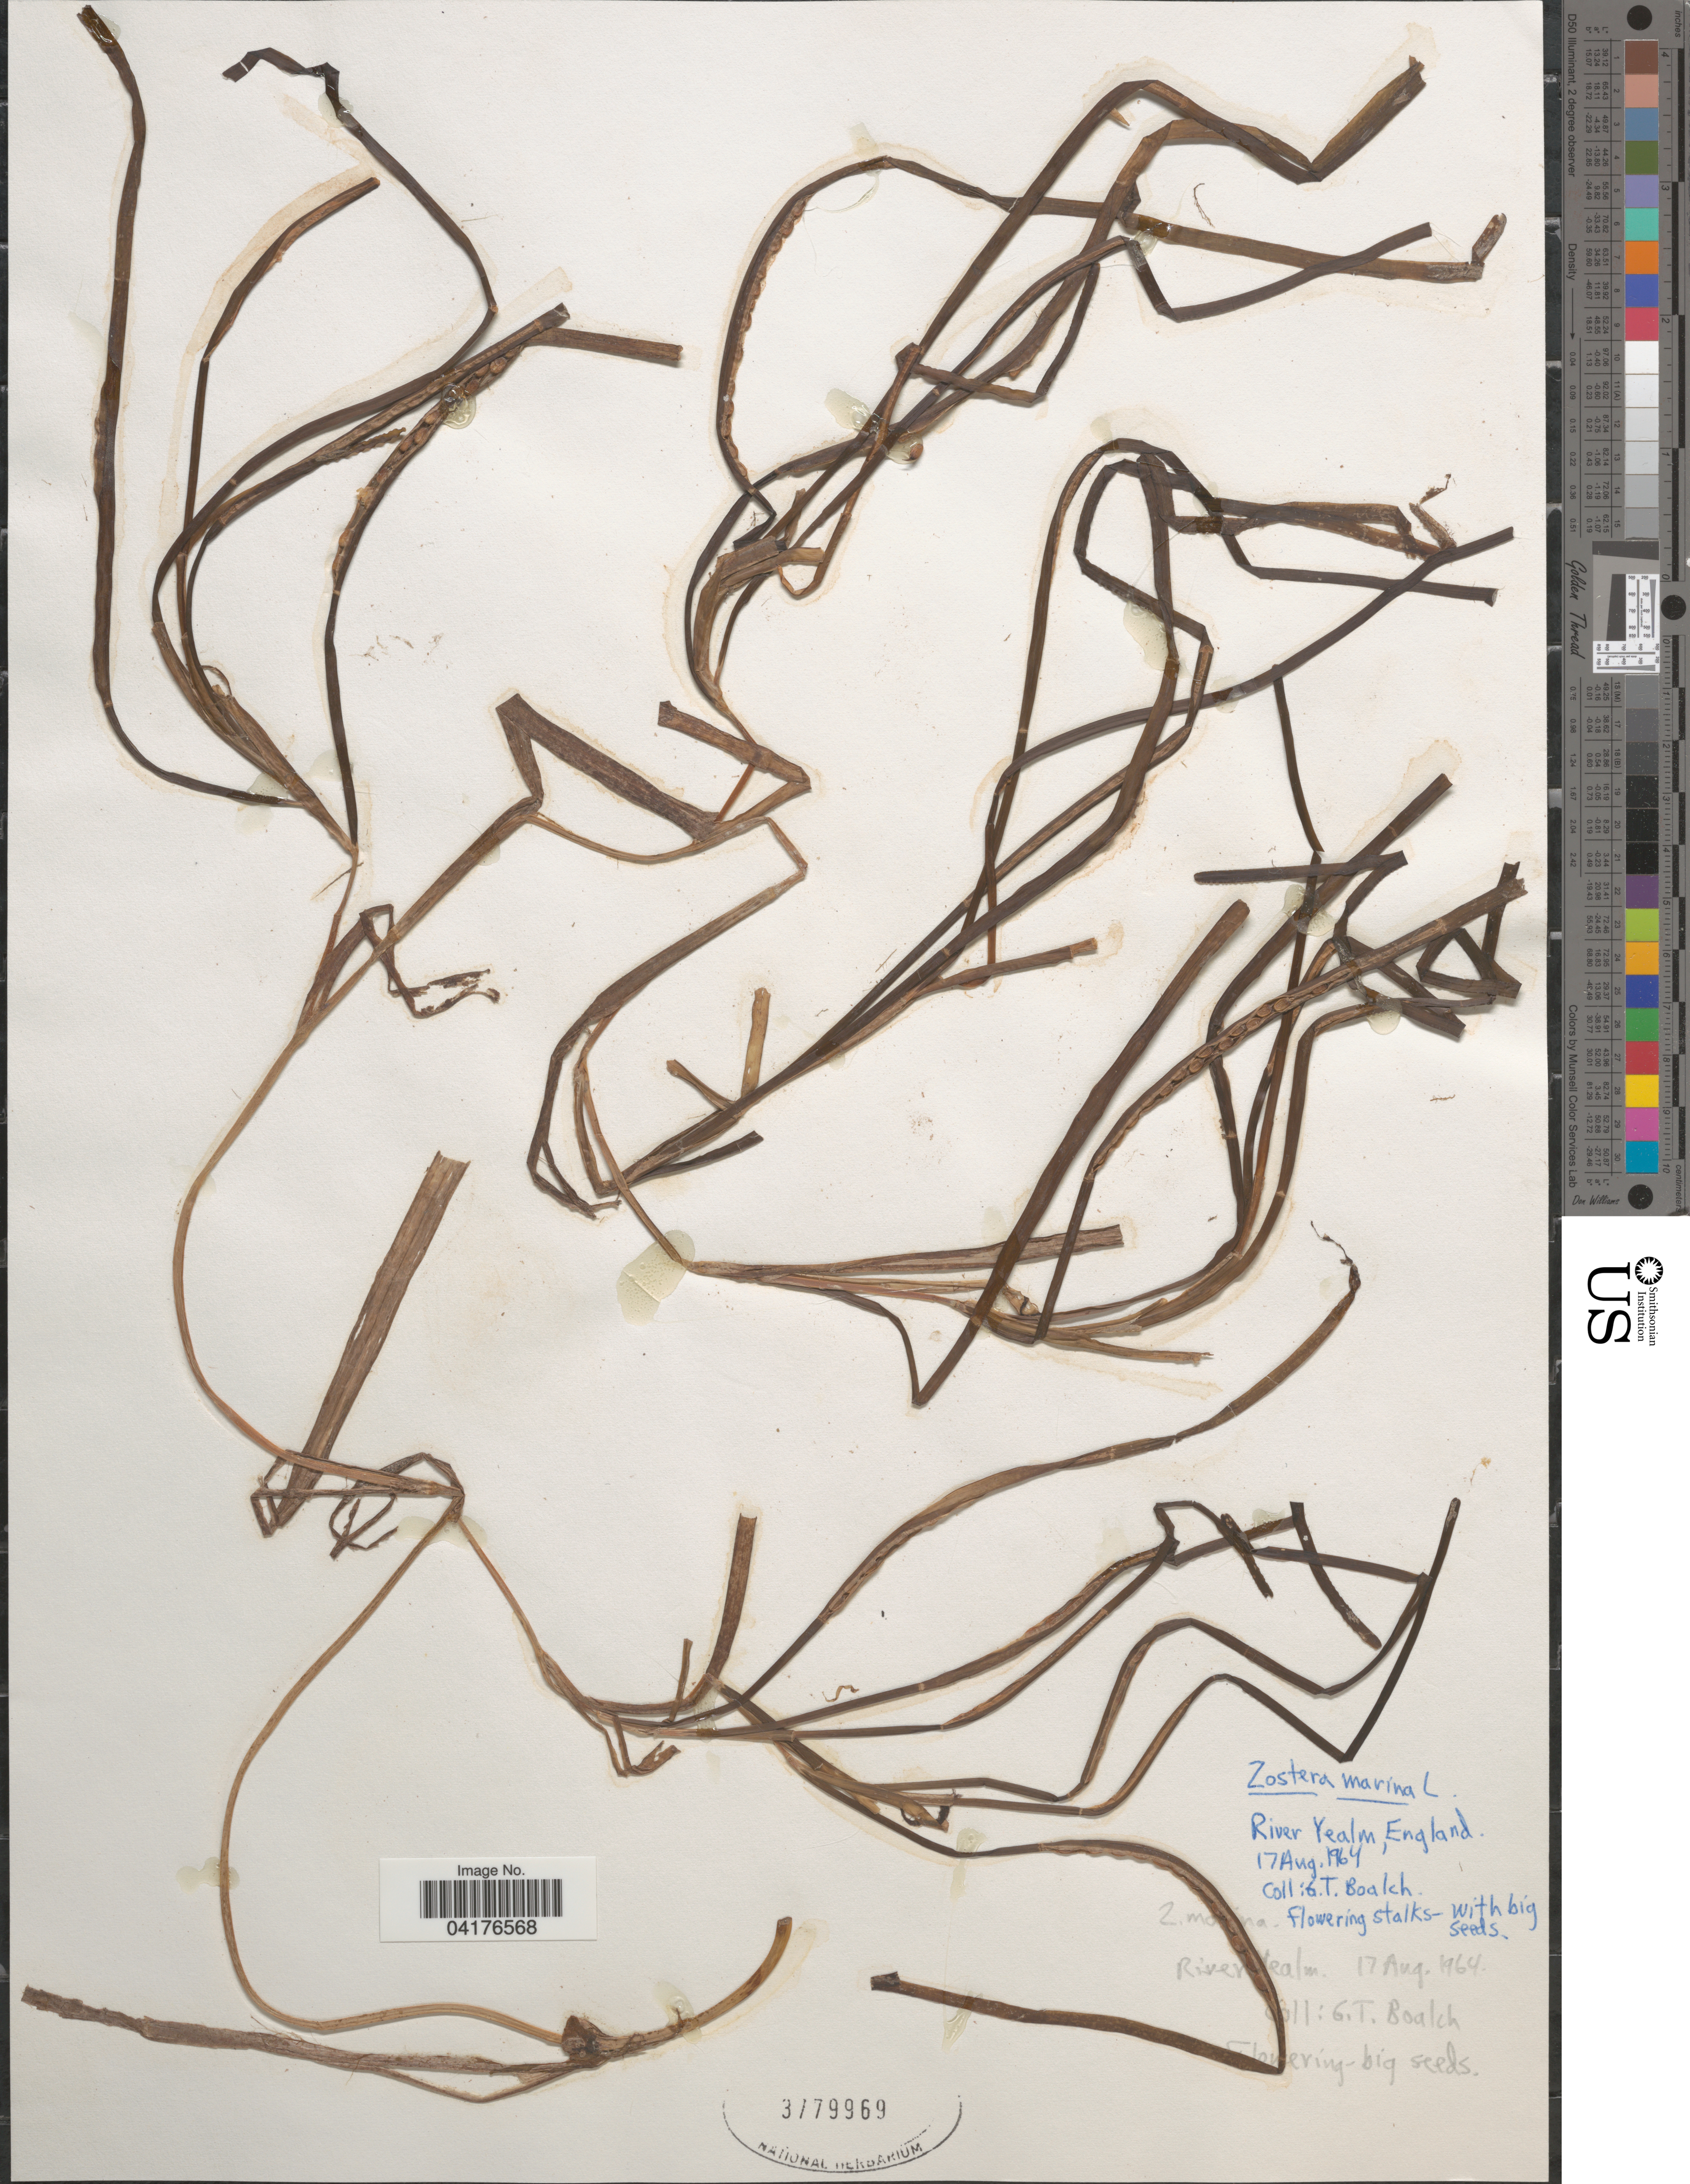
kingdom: Plantae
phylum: Tracheophyta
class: Liliopsida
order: Alismatales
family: Zosteraceae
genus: Zostera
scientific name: Zostera marina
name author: L.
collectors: G. Boalch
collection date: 1964-08-17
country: United Kingdom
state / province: England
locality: River Yealm.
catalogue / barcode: US 3779969